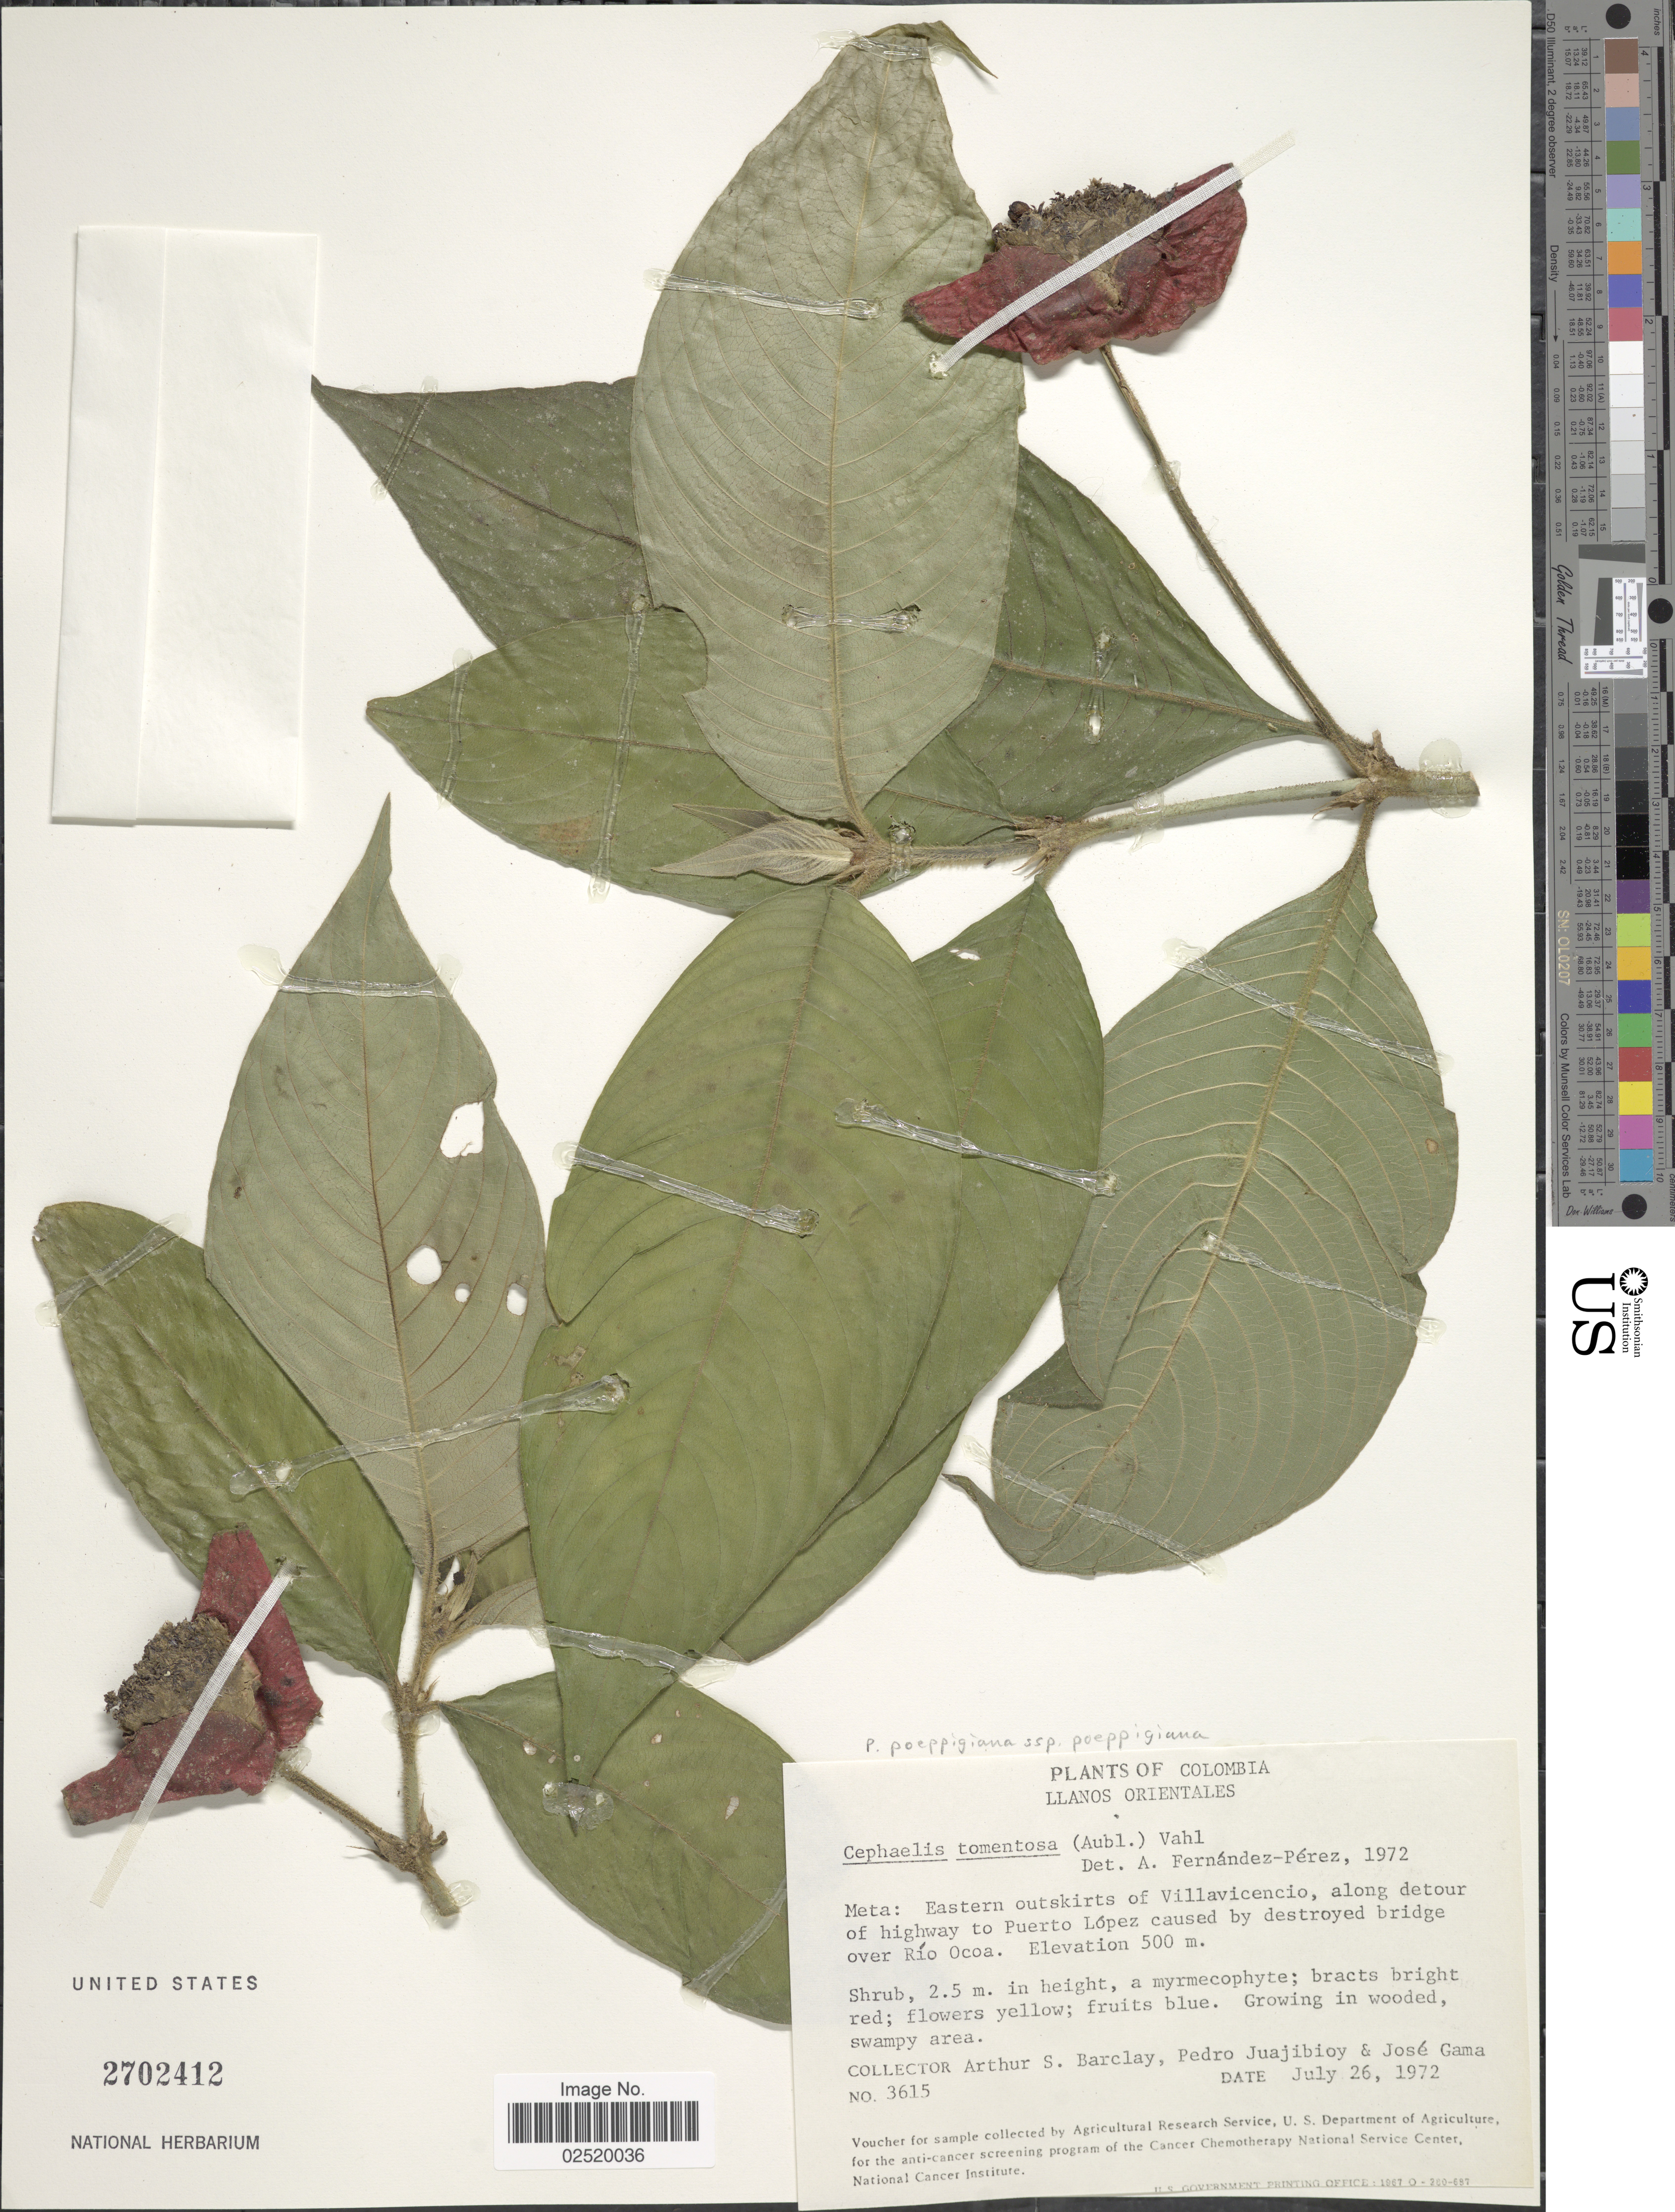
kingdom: Plantae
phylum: Tracheophyta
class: Magnoliopsida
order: Gentianales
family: Rubiaceae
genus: Psychotria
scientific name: Psychotria poeppigiana subsp. poeppigiana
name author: Müll. Arg.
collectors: A. S. Barclay, P. Juajibioy & J. Gama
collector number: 3615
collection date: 1972-07-26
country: Colombia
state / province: Meta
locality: Meta: Eastern outskirts of Villavicencio, along detour of highway to Puerto Lopez caused by destroyed bridge over Rio Ocoa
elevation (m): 500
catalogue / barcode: US 2702412